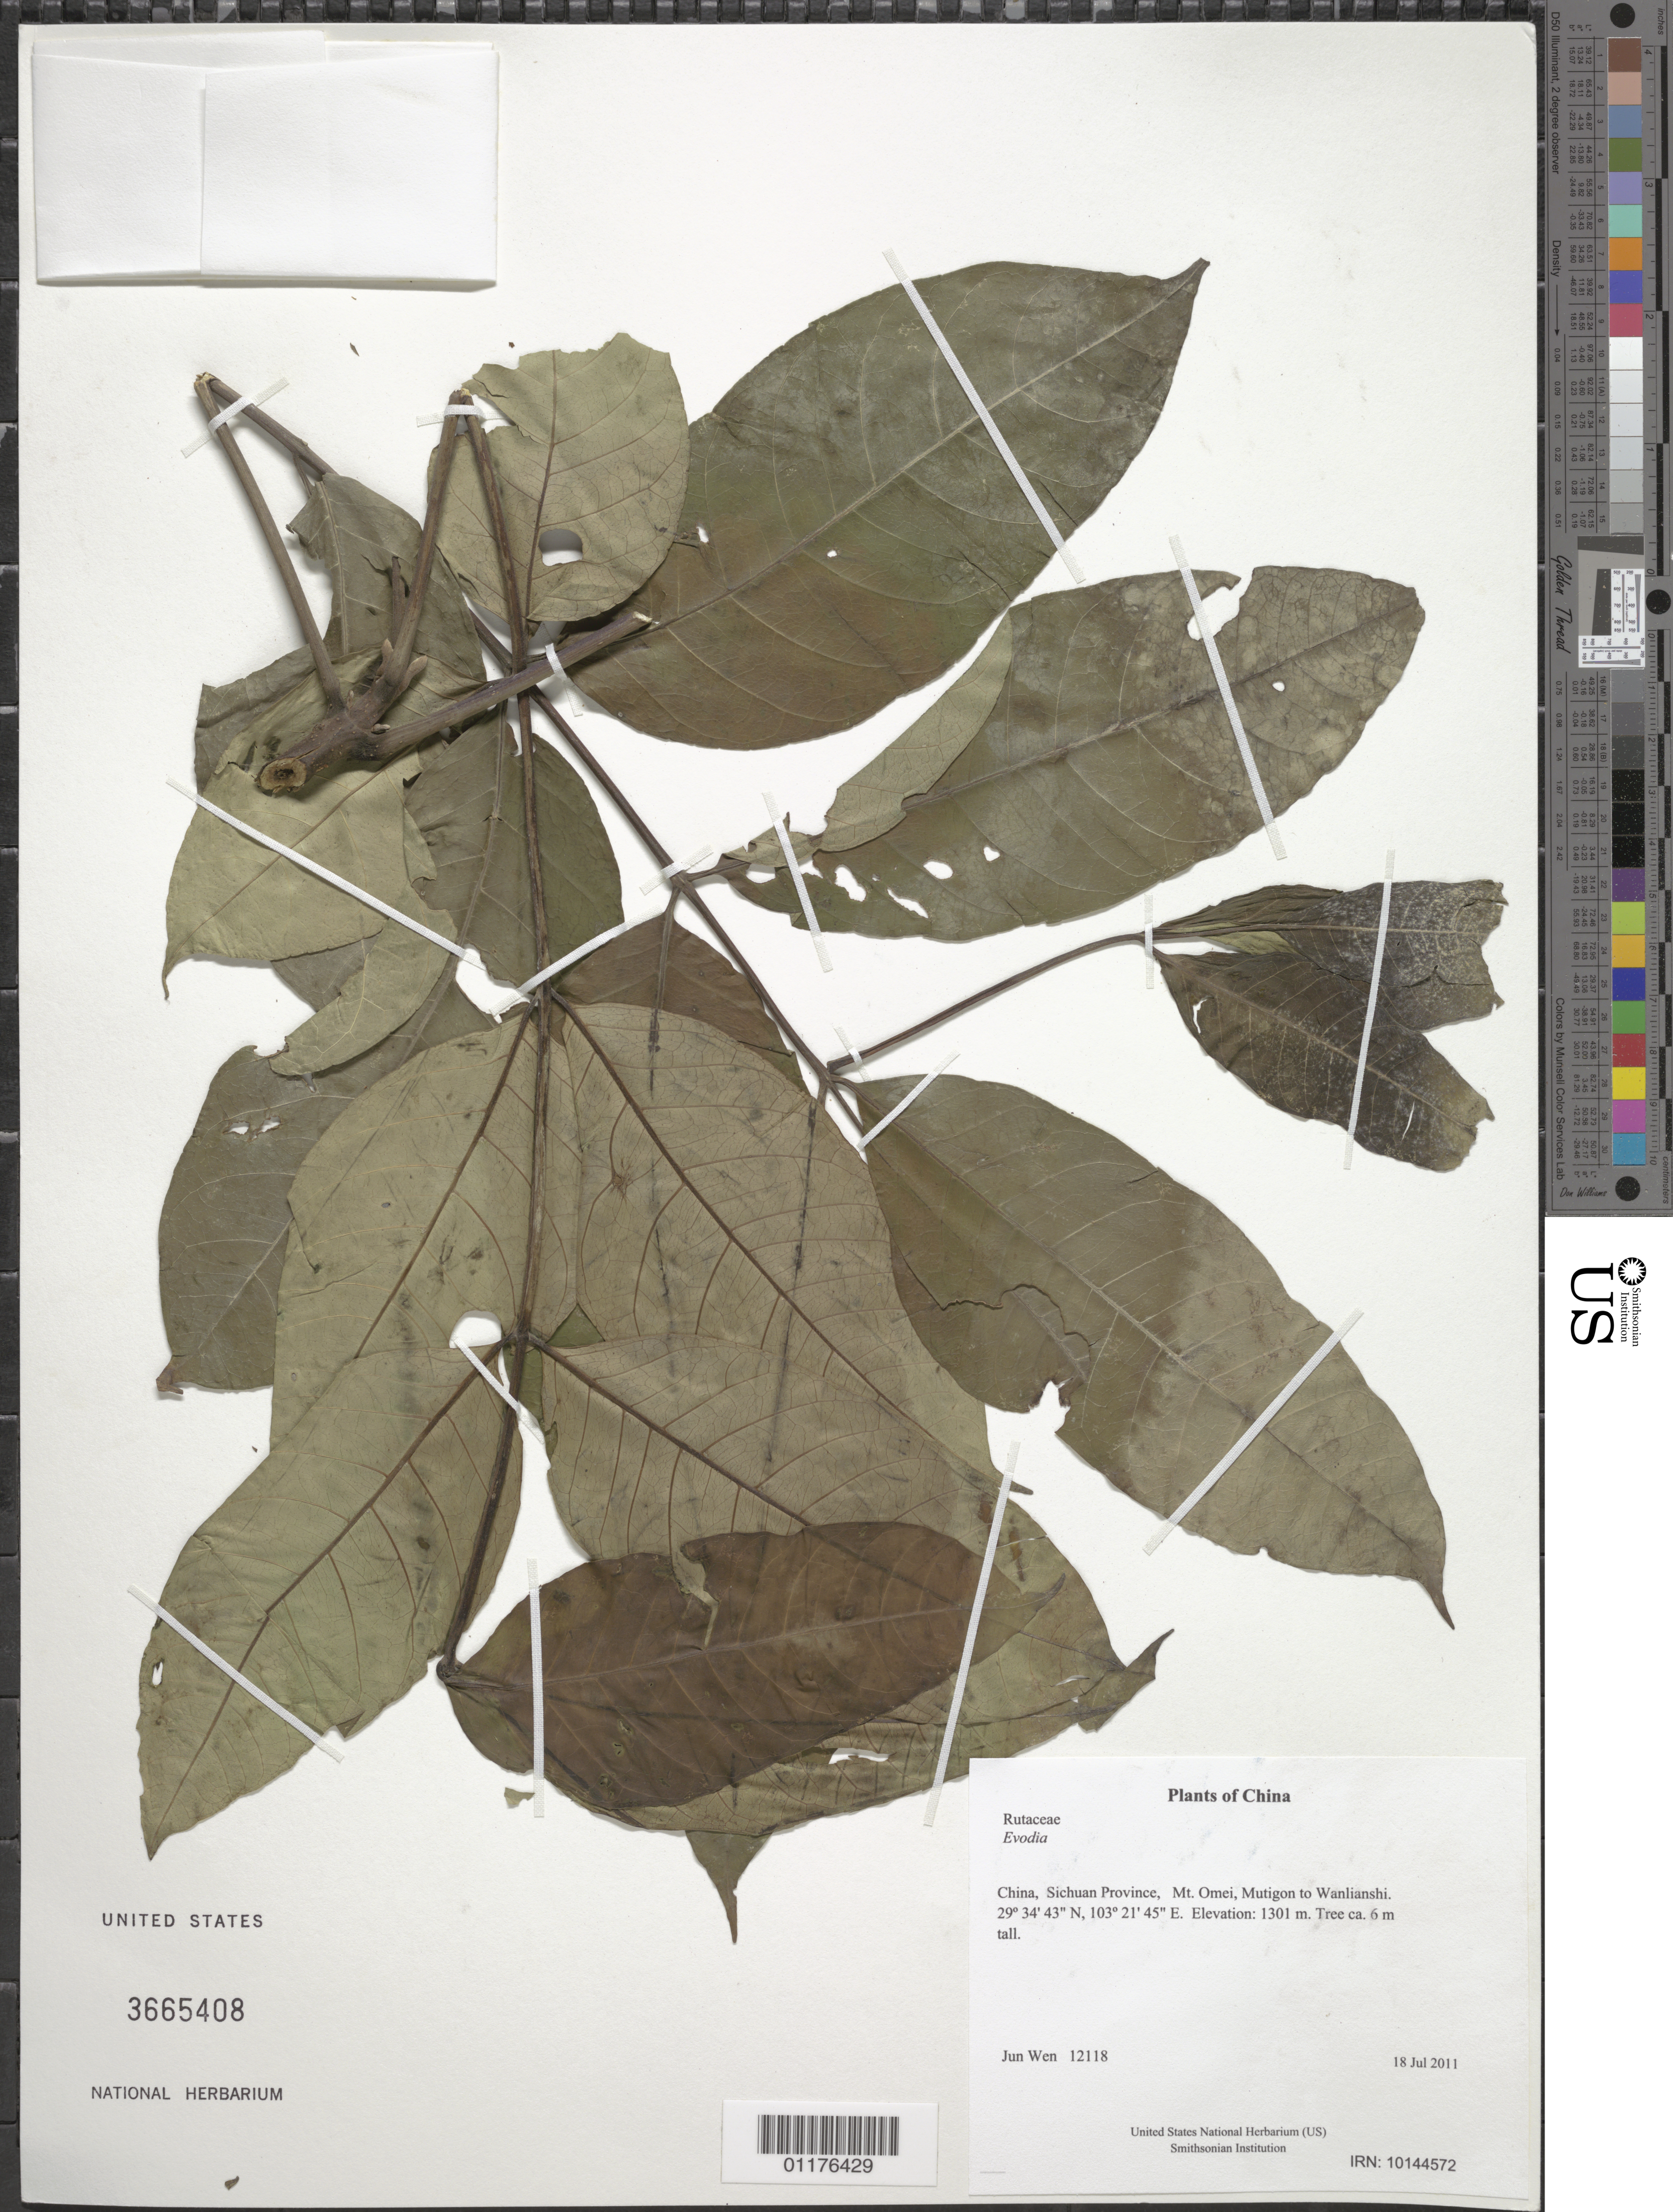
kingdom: Plantae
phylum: Tracheophyta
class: Magnoliopsida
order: Sapindales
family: Rutaceae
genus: Melicope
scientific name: Melicope sp.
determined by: Strong, Mark T., (BOT), Smithsonian Institution - National Museum of Natural History (UNITED STATES)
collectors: J. Wen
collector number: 12118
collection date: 2011-07-18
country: China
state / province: Sichuan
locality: Mt. Omei, Mutigon to Wanlianshi.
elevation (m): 1301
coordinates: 29 34 42.9 N, 103 21 45 E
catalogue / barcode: US 3665408